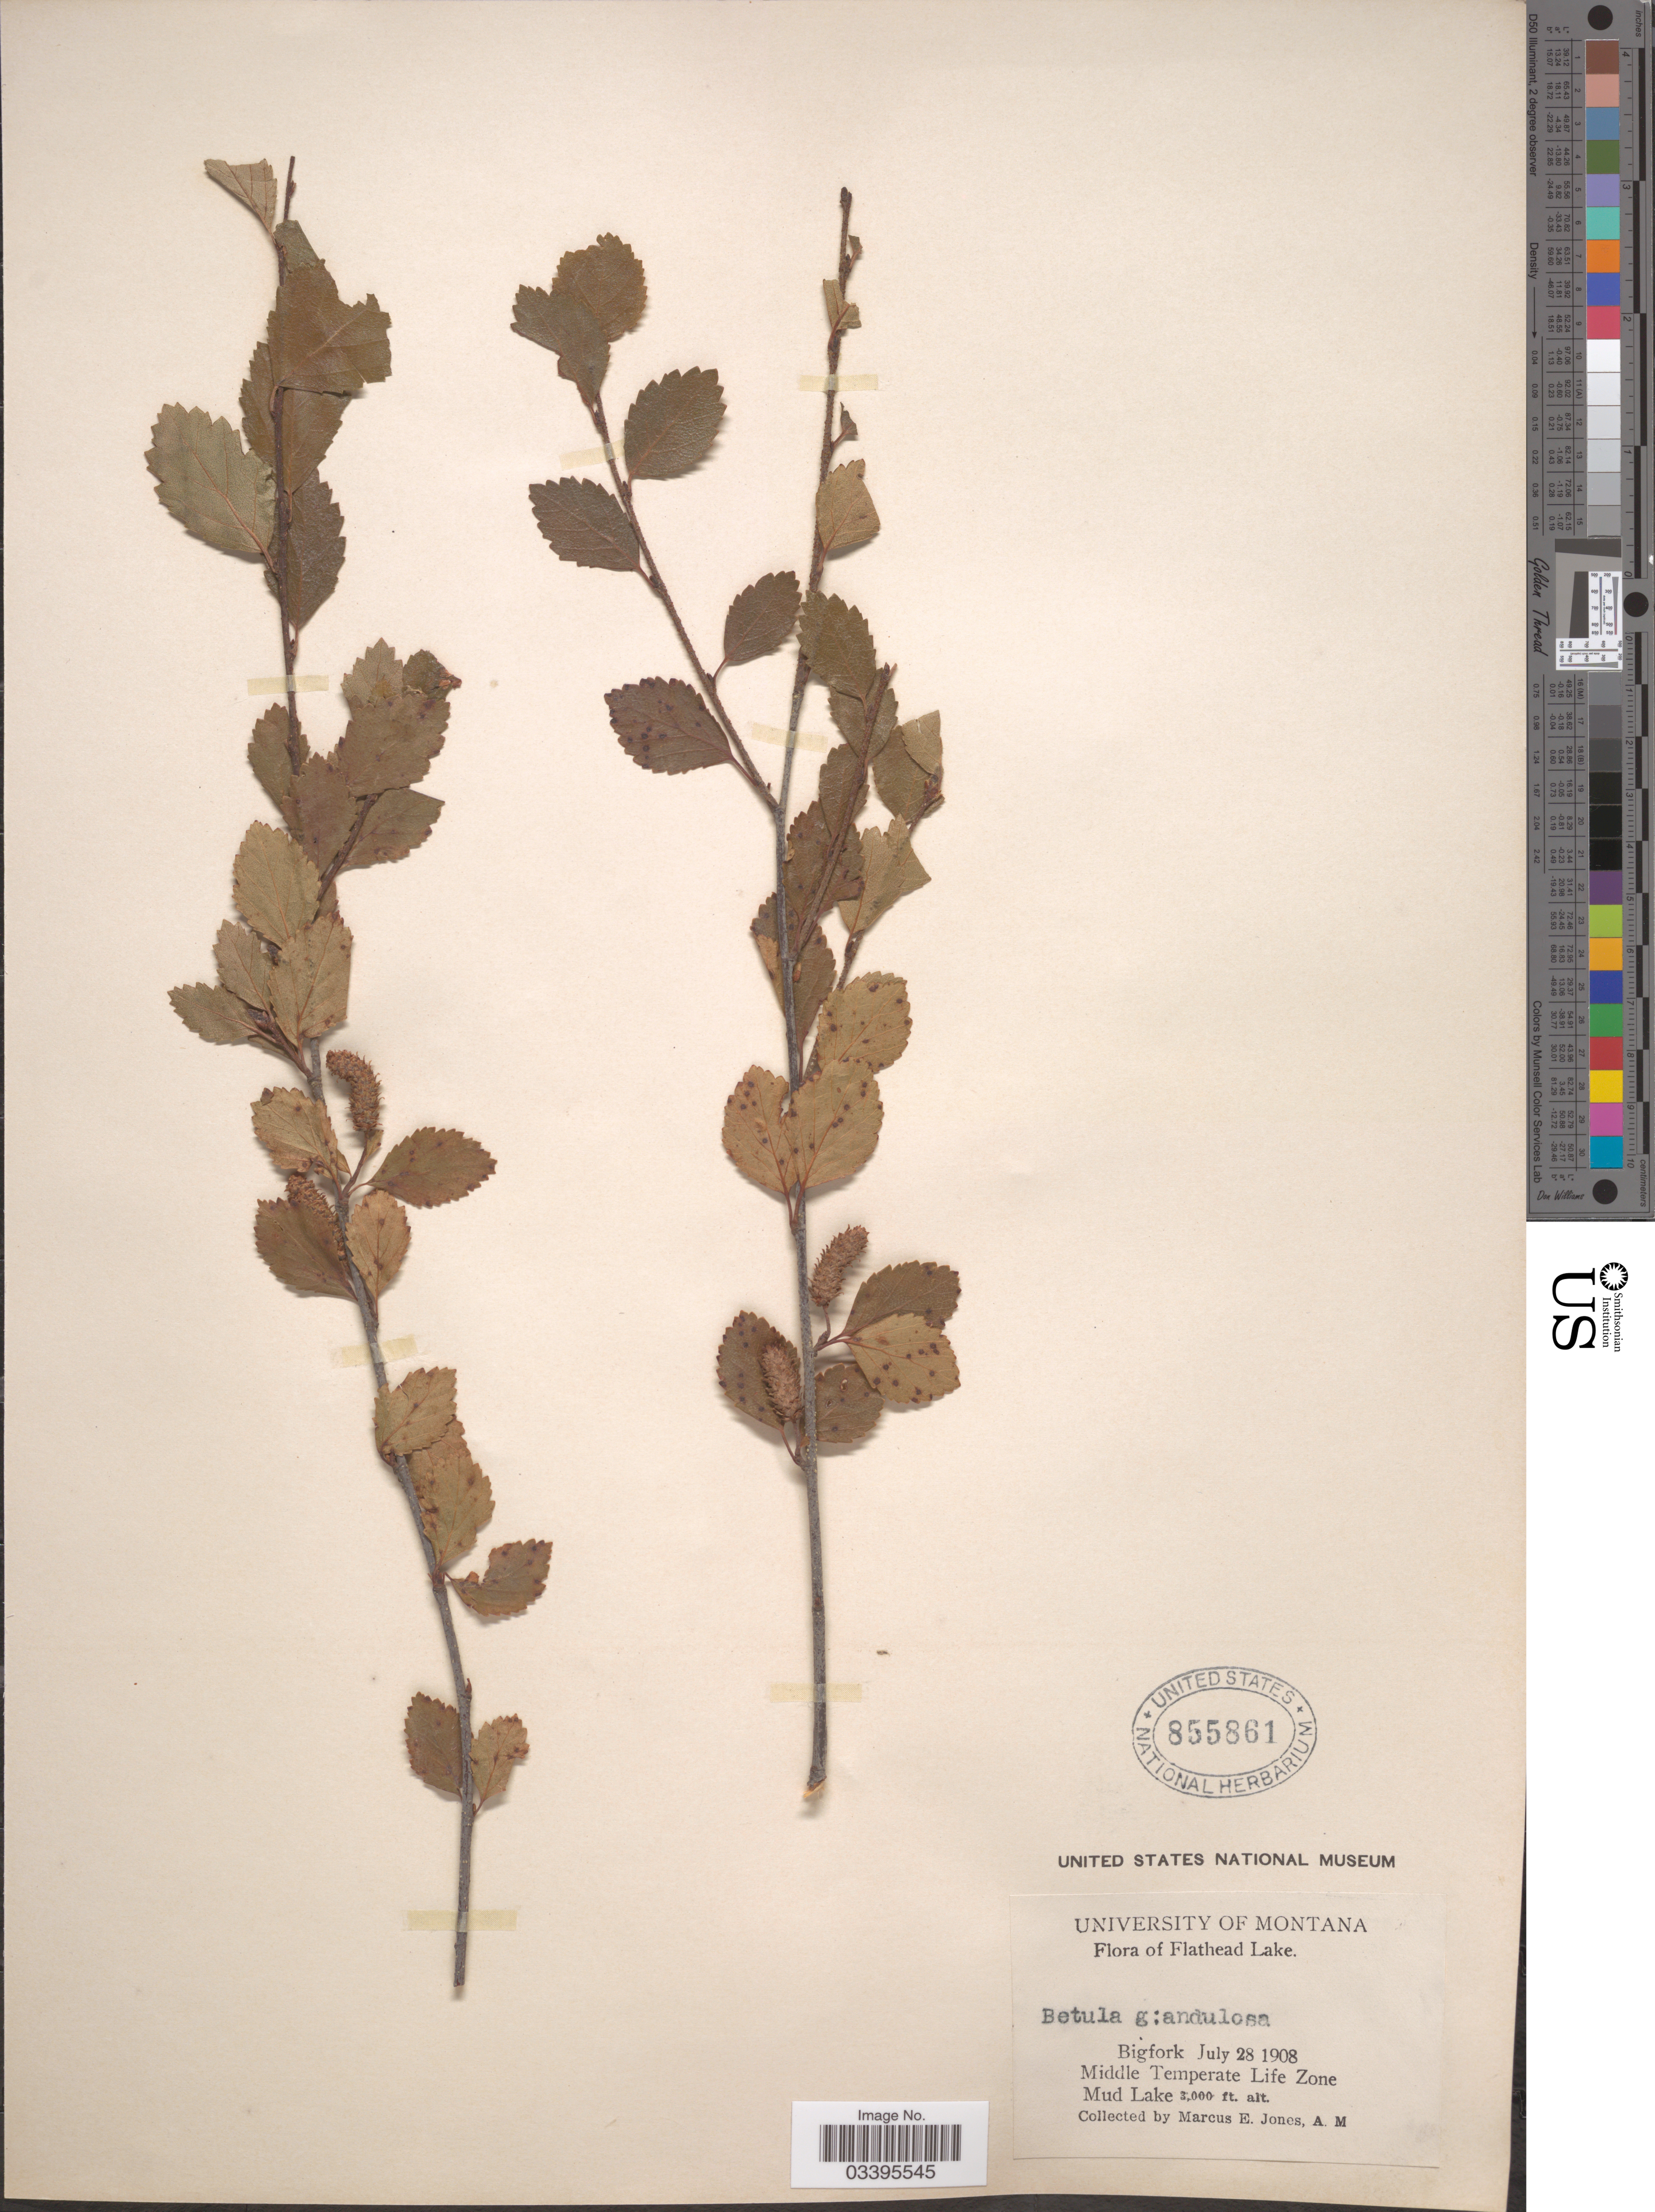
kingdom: Plantae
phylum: Tracheophyta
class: Magnoliopsida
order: Fagales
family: Betulaceae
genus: Betula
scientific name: Betula glandulosa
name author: Michx.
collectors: M. E. Jones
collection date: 1908-07-28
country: United States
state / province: Montana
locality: Flathead Lake. Bigfork. Middle Temperate Life Zone. Mud Lake.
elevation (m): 914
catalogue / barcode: US 855861